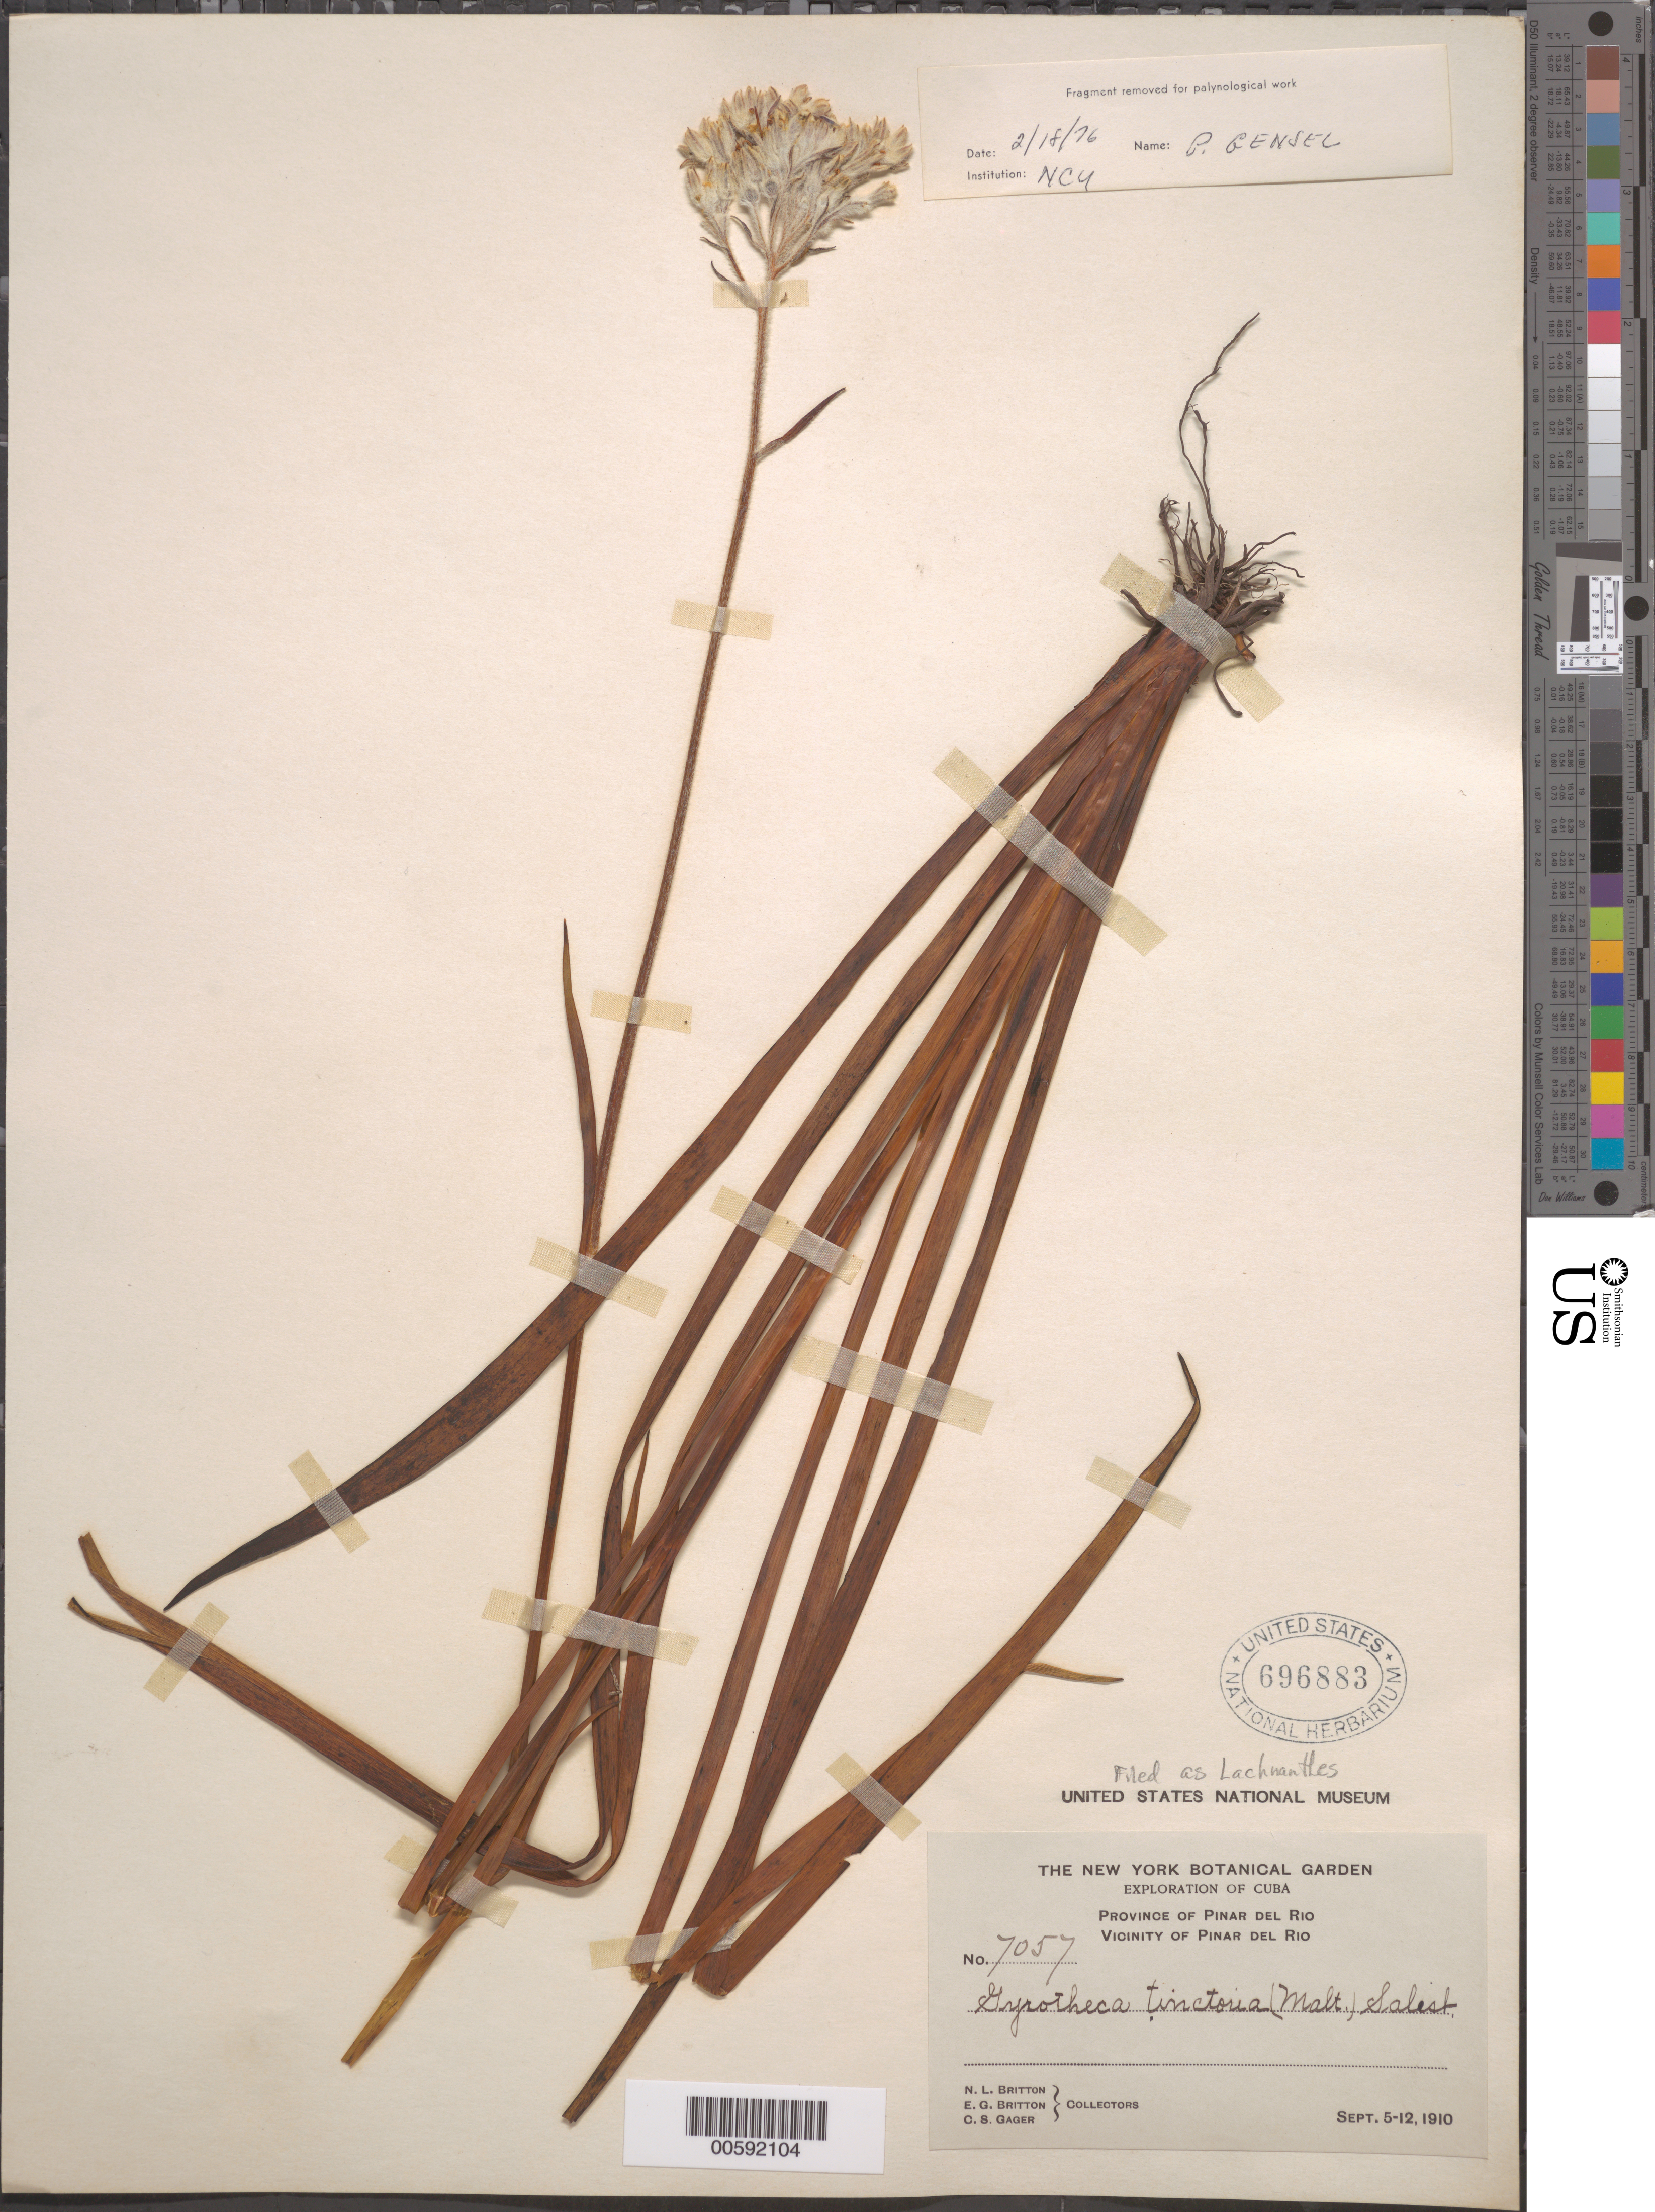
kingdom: Plantae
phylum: Tracheophyta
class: Liliopsida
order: Commelinales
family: Haemodoraceae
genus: Lachnanthes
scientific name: Lachnanthes tinctoria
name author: (Walter ex J.F. Gmel.) Elliott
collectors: N. Britton, E. G. Britton & C. Gager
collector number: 7057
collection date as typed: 05 Sep 1910 to 12 Sep 1910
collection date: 1910-09-05/1910-09-12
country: Cuba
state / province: Isla de La Juventud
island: Isla de La Juventud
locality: Pinar del Rio. (Province originally recorded as Isla de Pinos.)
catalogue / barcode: US 696883